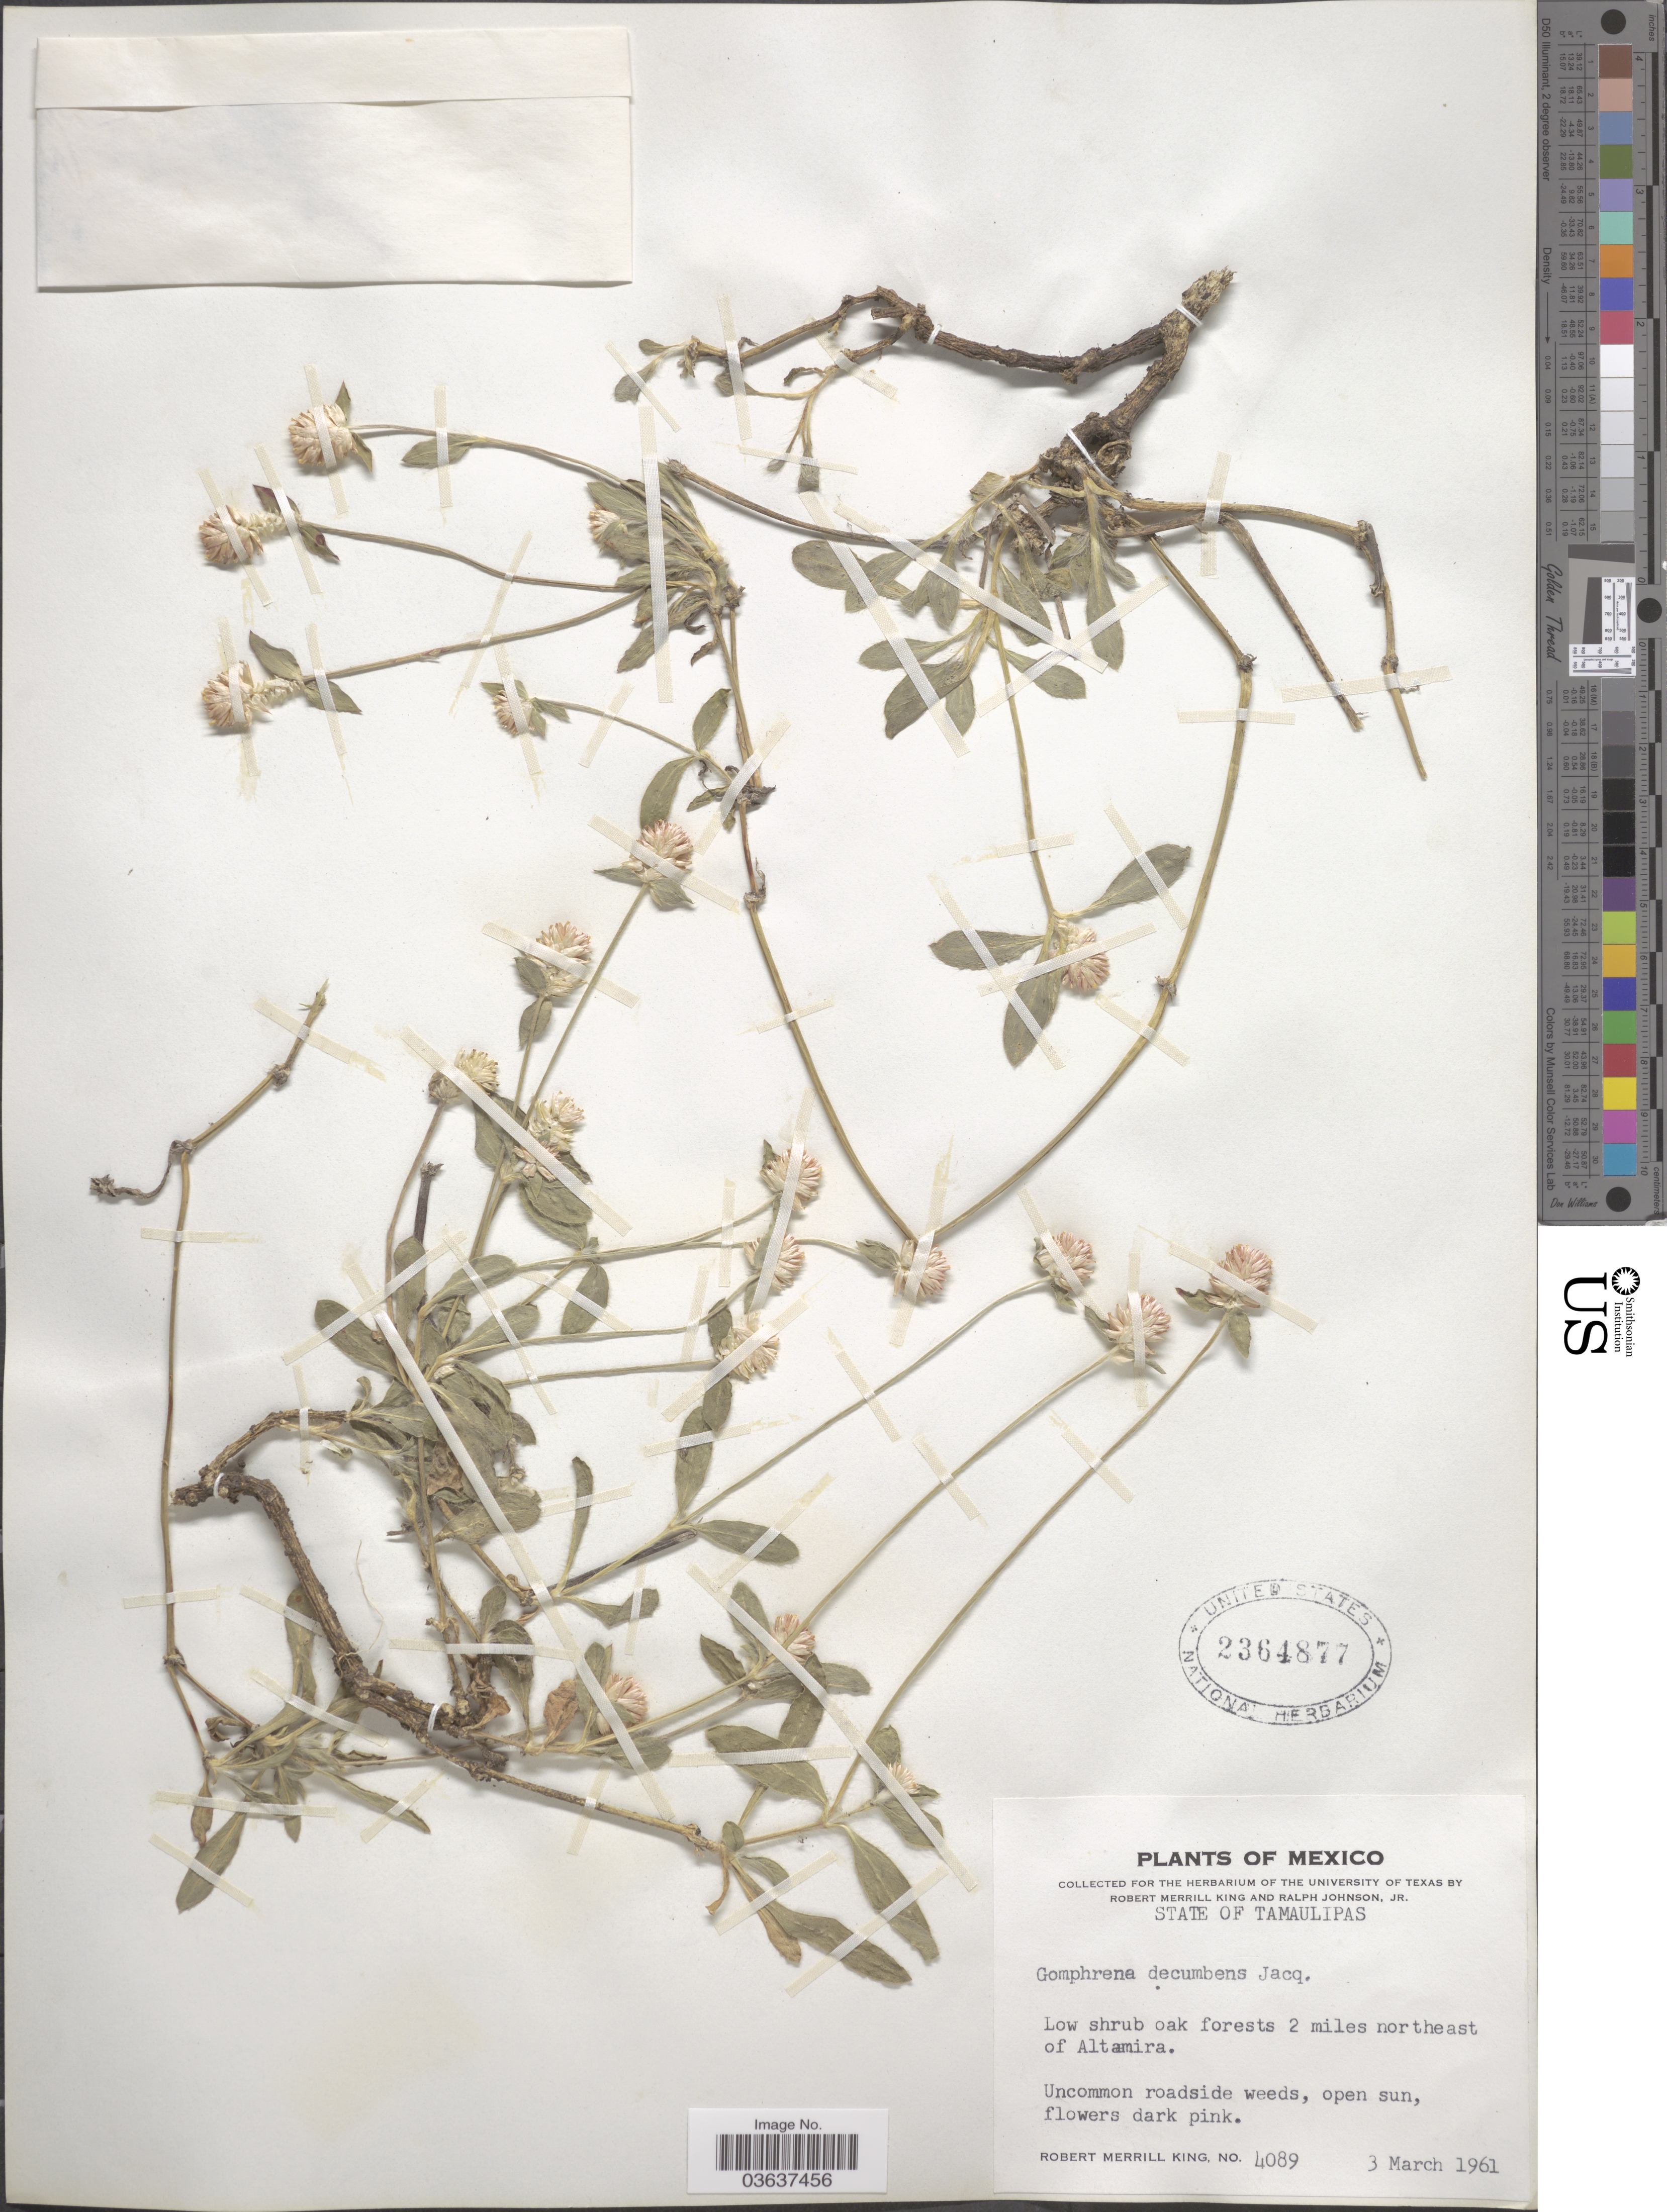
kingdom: Plantae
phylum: Tracheophyta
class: Magnoliopsida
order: Caryophyllales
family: Amaranthaceae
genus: Gomphrena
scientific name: Gomphrena decumbens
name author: Jacq.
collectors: R. M. King & R. Johnson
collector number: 4089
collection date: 1961-03-03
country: Mexico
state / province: Tamaulipas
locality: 2 miles northeast of Altamira.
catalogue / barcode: US 2364877